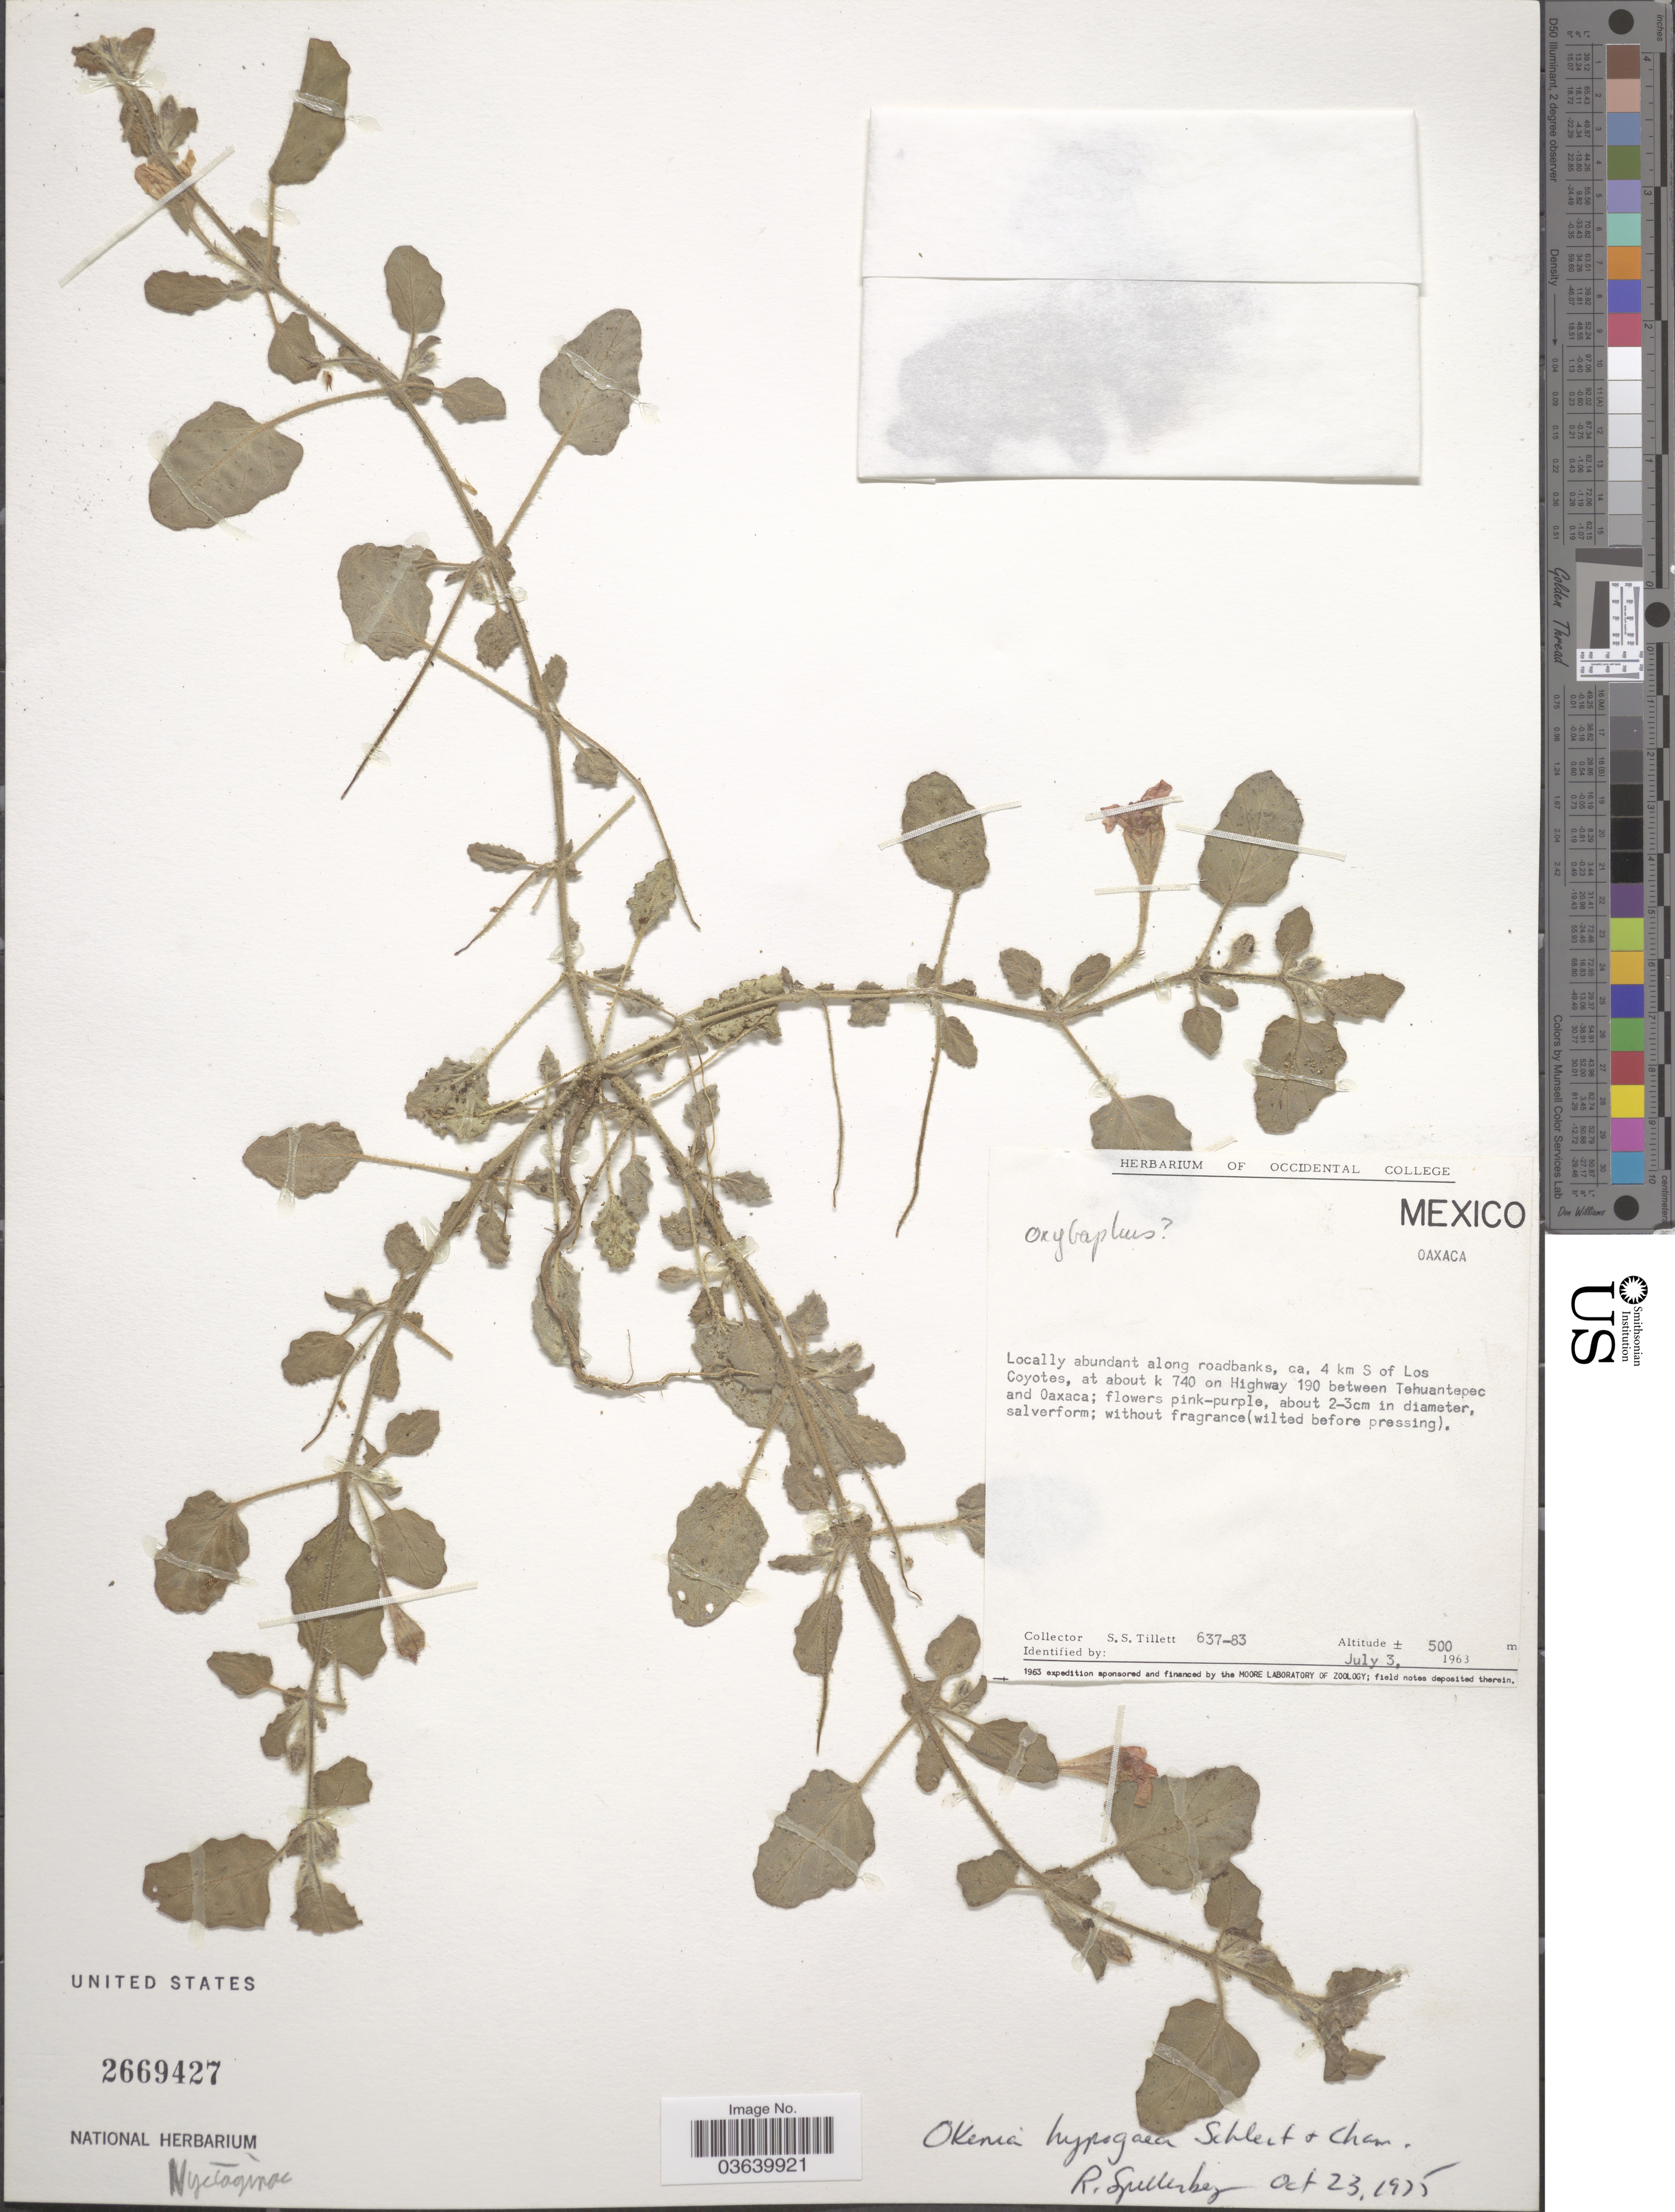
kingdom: Plantae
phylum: Tracheophyta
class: Magnoliopsida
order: Caryophyllales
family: Nyctaginaceae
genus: Okenia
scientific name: Okenia hypogaea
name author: Schltdl. & Cham.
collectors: S. S. Tillett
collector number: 637-83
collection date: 1963-07-03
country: Mexico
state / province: Oaxaca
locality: Abundant along roadbanks, ca. 4 km S of Los Coyotes, at about k 740 on Highway 190 between Tehuantepec and Oaxaca.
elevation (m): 500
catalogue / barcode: US 2669427